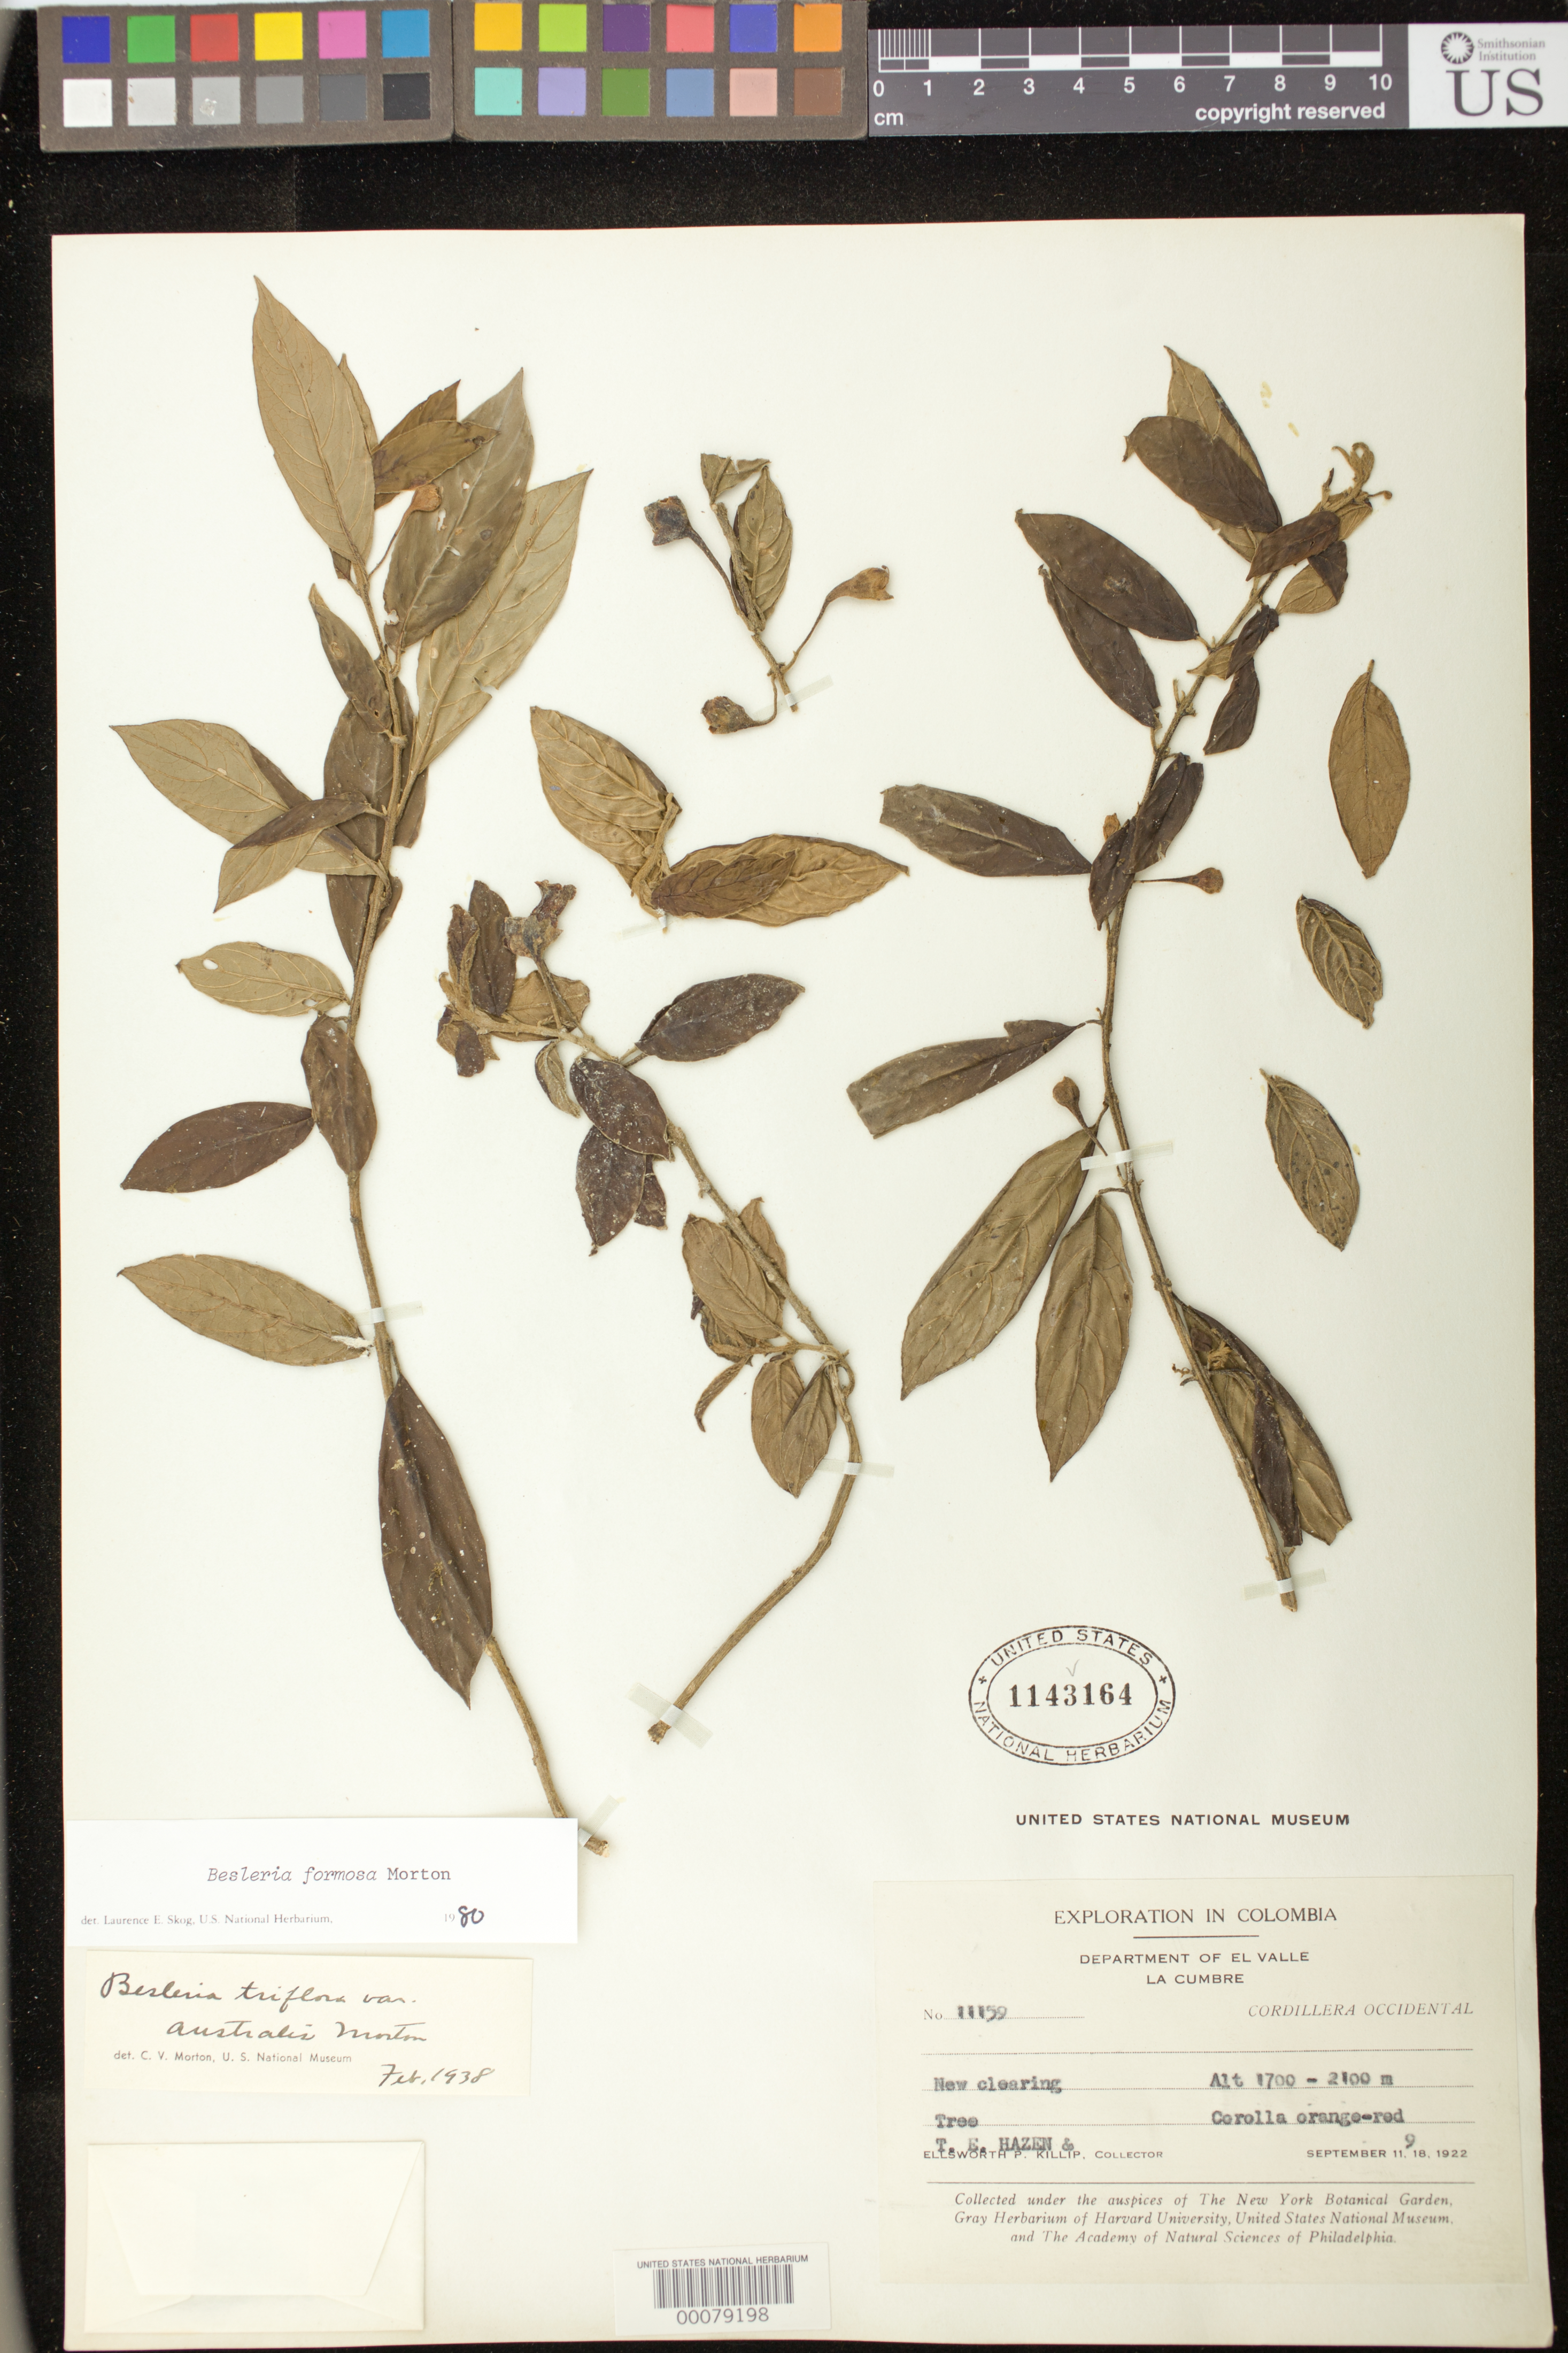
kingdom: Plantae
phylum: Tracheophyta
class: Magnoliopsida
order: Lamiales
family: Gesneriaceae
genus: Besleria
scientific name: Besleria amabilis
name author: C.V. Morton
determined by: Skog, Laurence E.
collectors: T. E. Hazen & E. P. Killip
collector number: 11159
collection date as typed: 09 Sep 1922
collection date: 1922-09-09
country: Colombia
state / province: Valle del Cauca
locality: Cordillera Occidental, La Cumbre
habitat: New clearing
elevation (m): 1700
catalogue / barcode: US 1143164